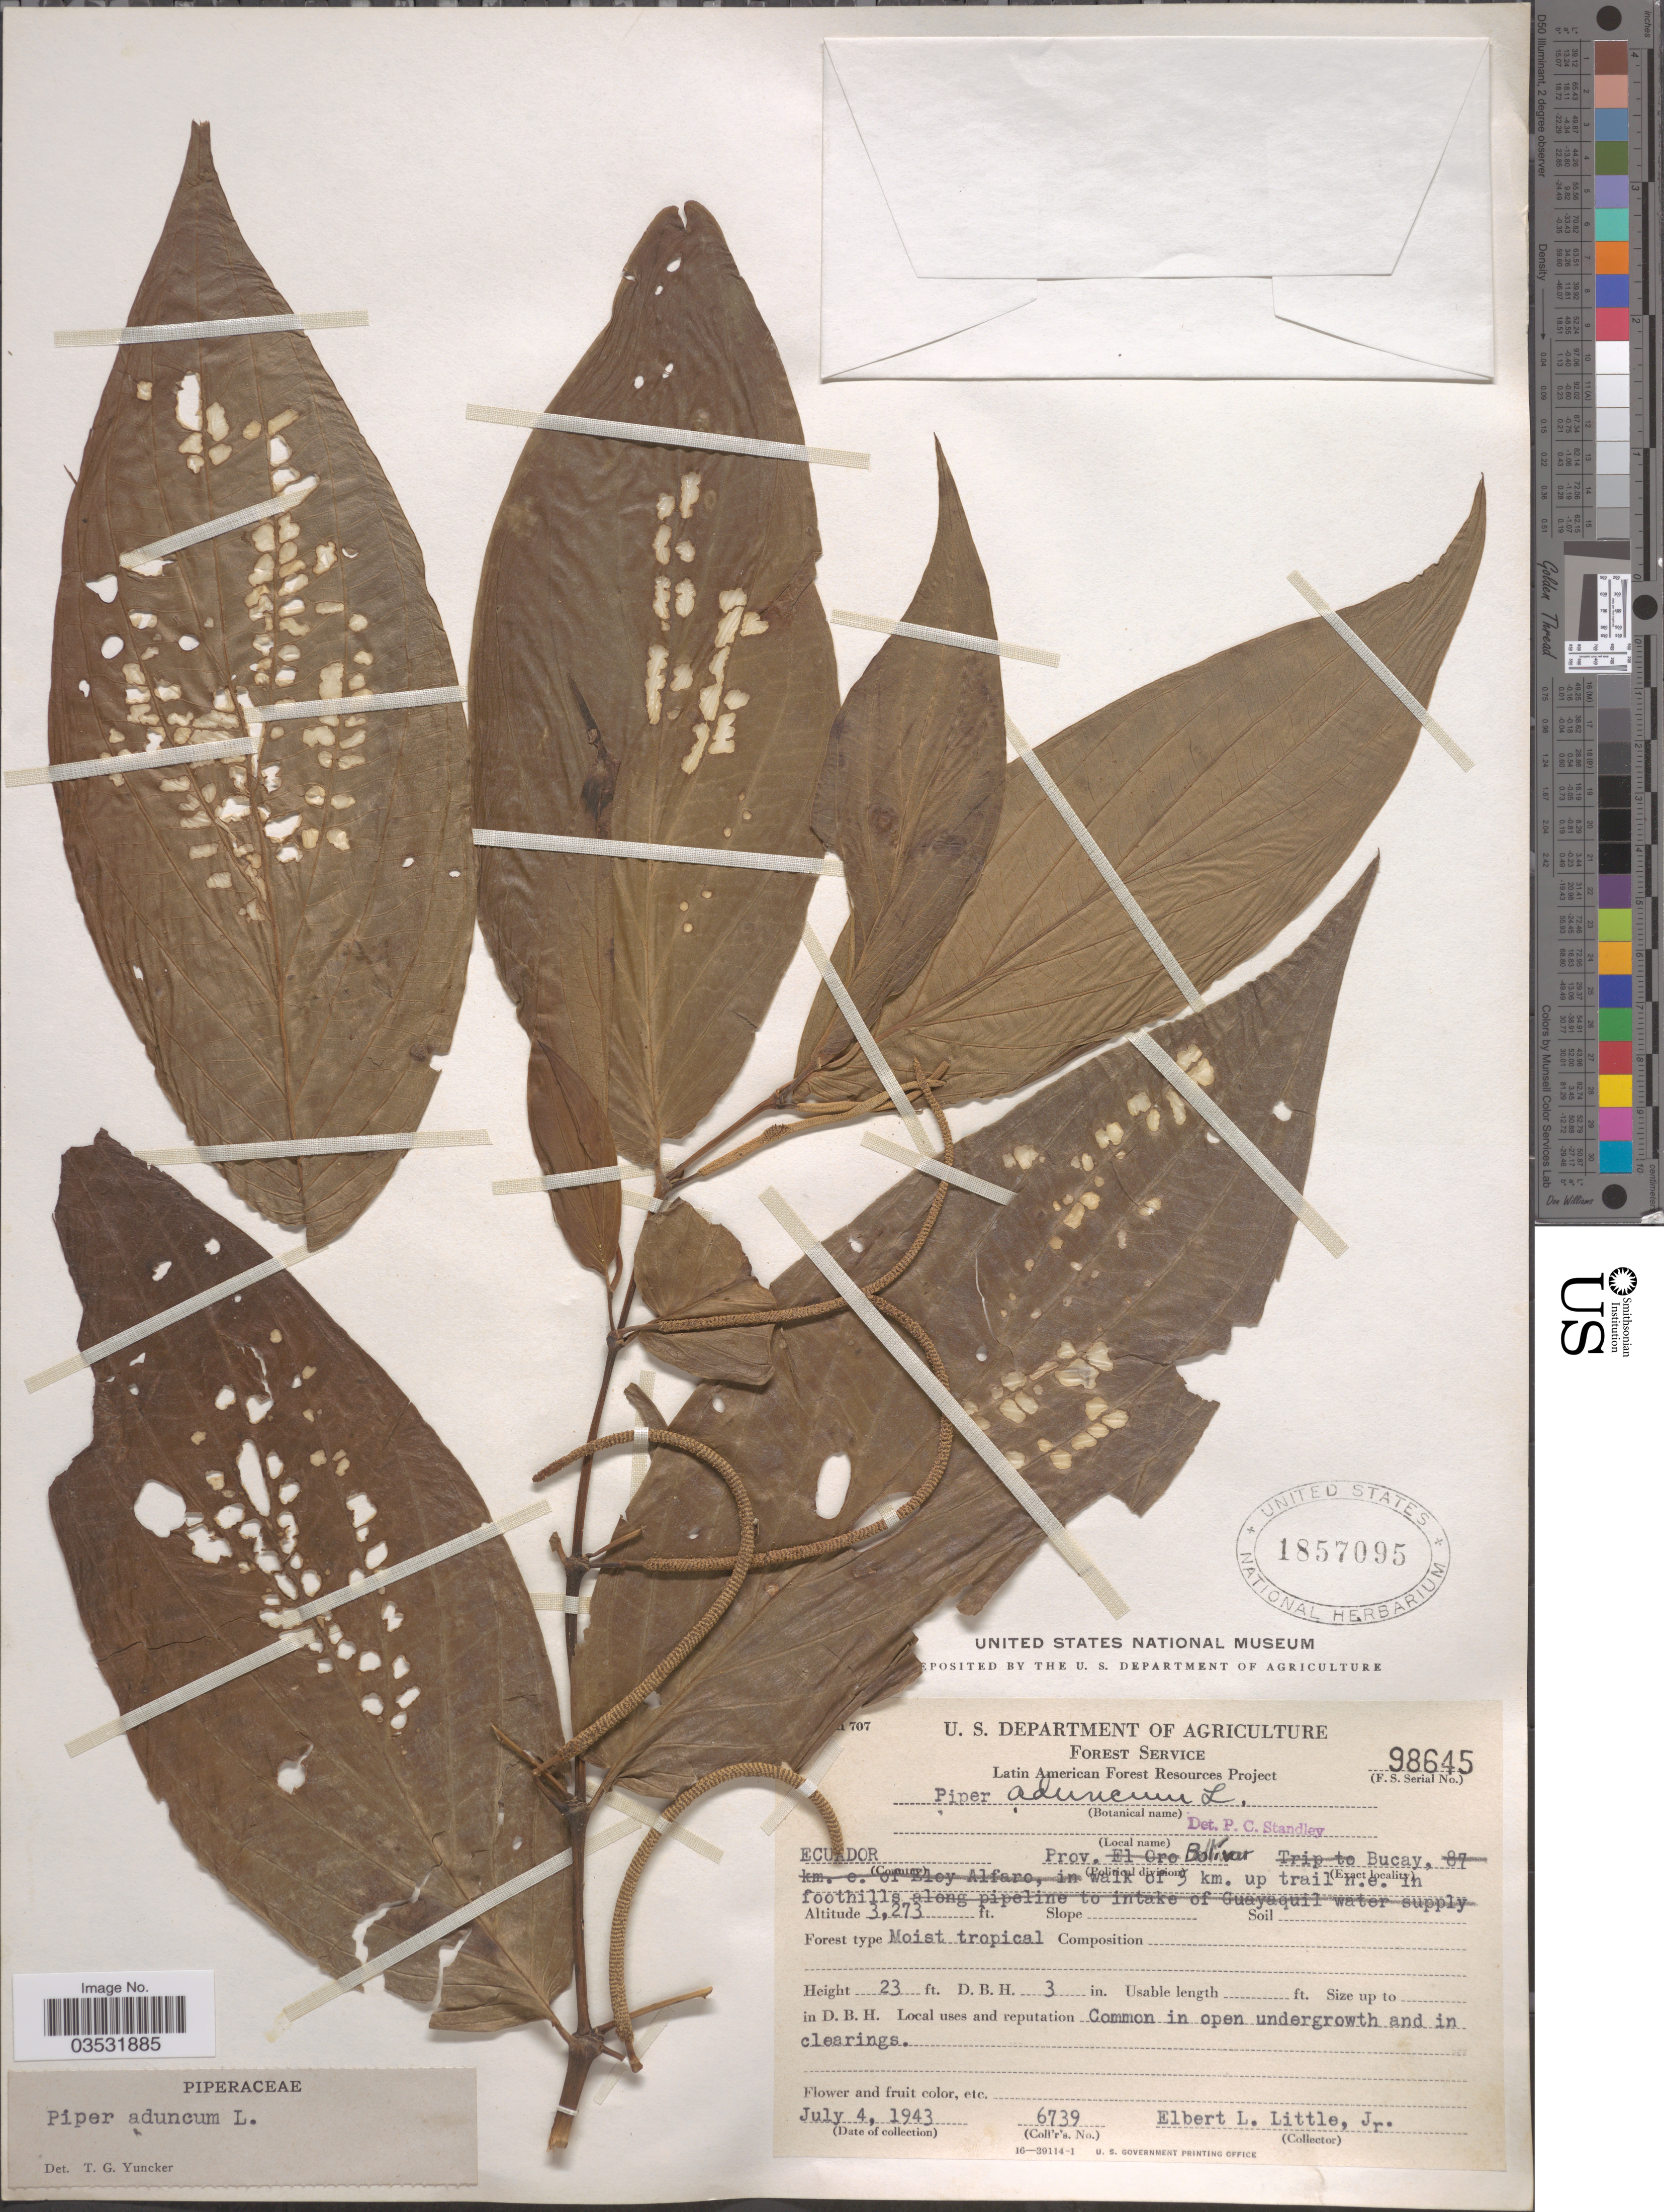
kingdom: Plantae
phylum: Tracheophyta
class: Magnoliopsida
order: Piperales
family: Piperaceae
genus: Piper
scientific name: Piper aduncum var. aduncum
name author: L.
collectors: E. L. Little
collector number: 6739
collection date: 1943-07-04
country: Ecuador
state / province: Bolívar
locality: Bucay, walk of 5 km. up trail n. e. in foothills.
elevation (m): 998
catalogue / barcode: US 1857095